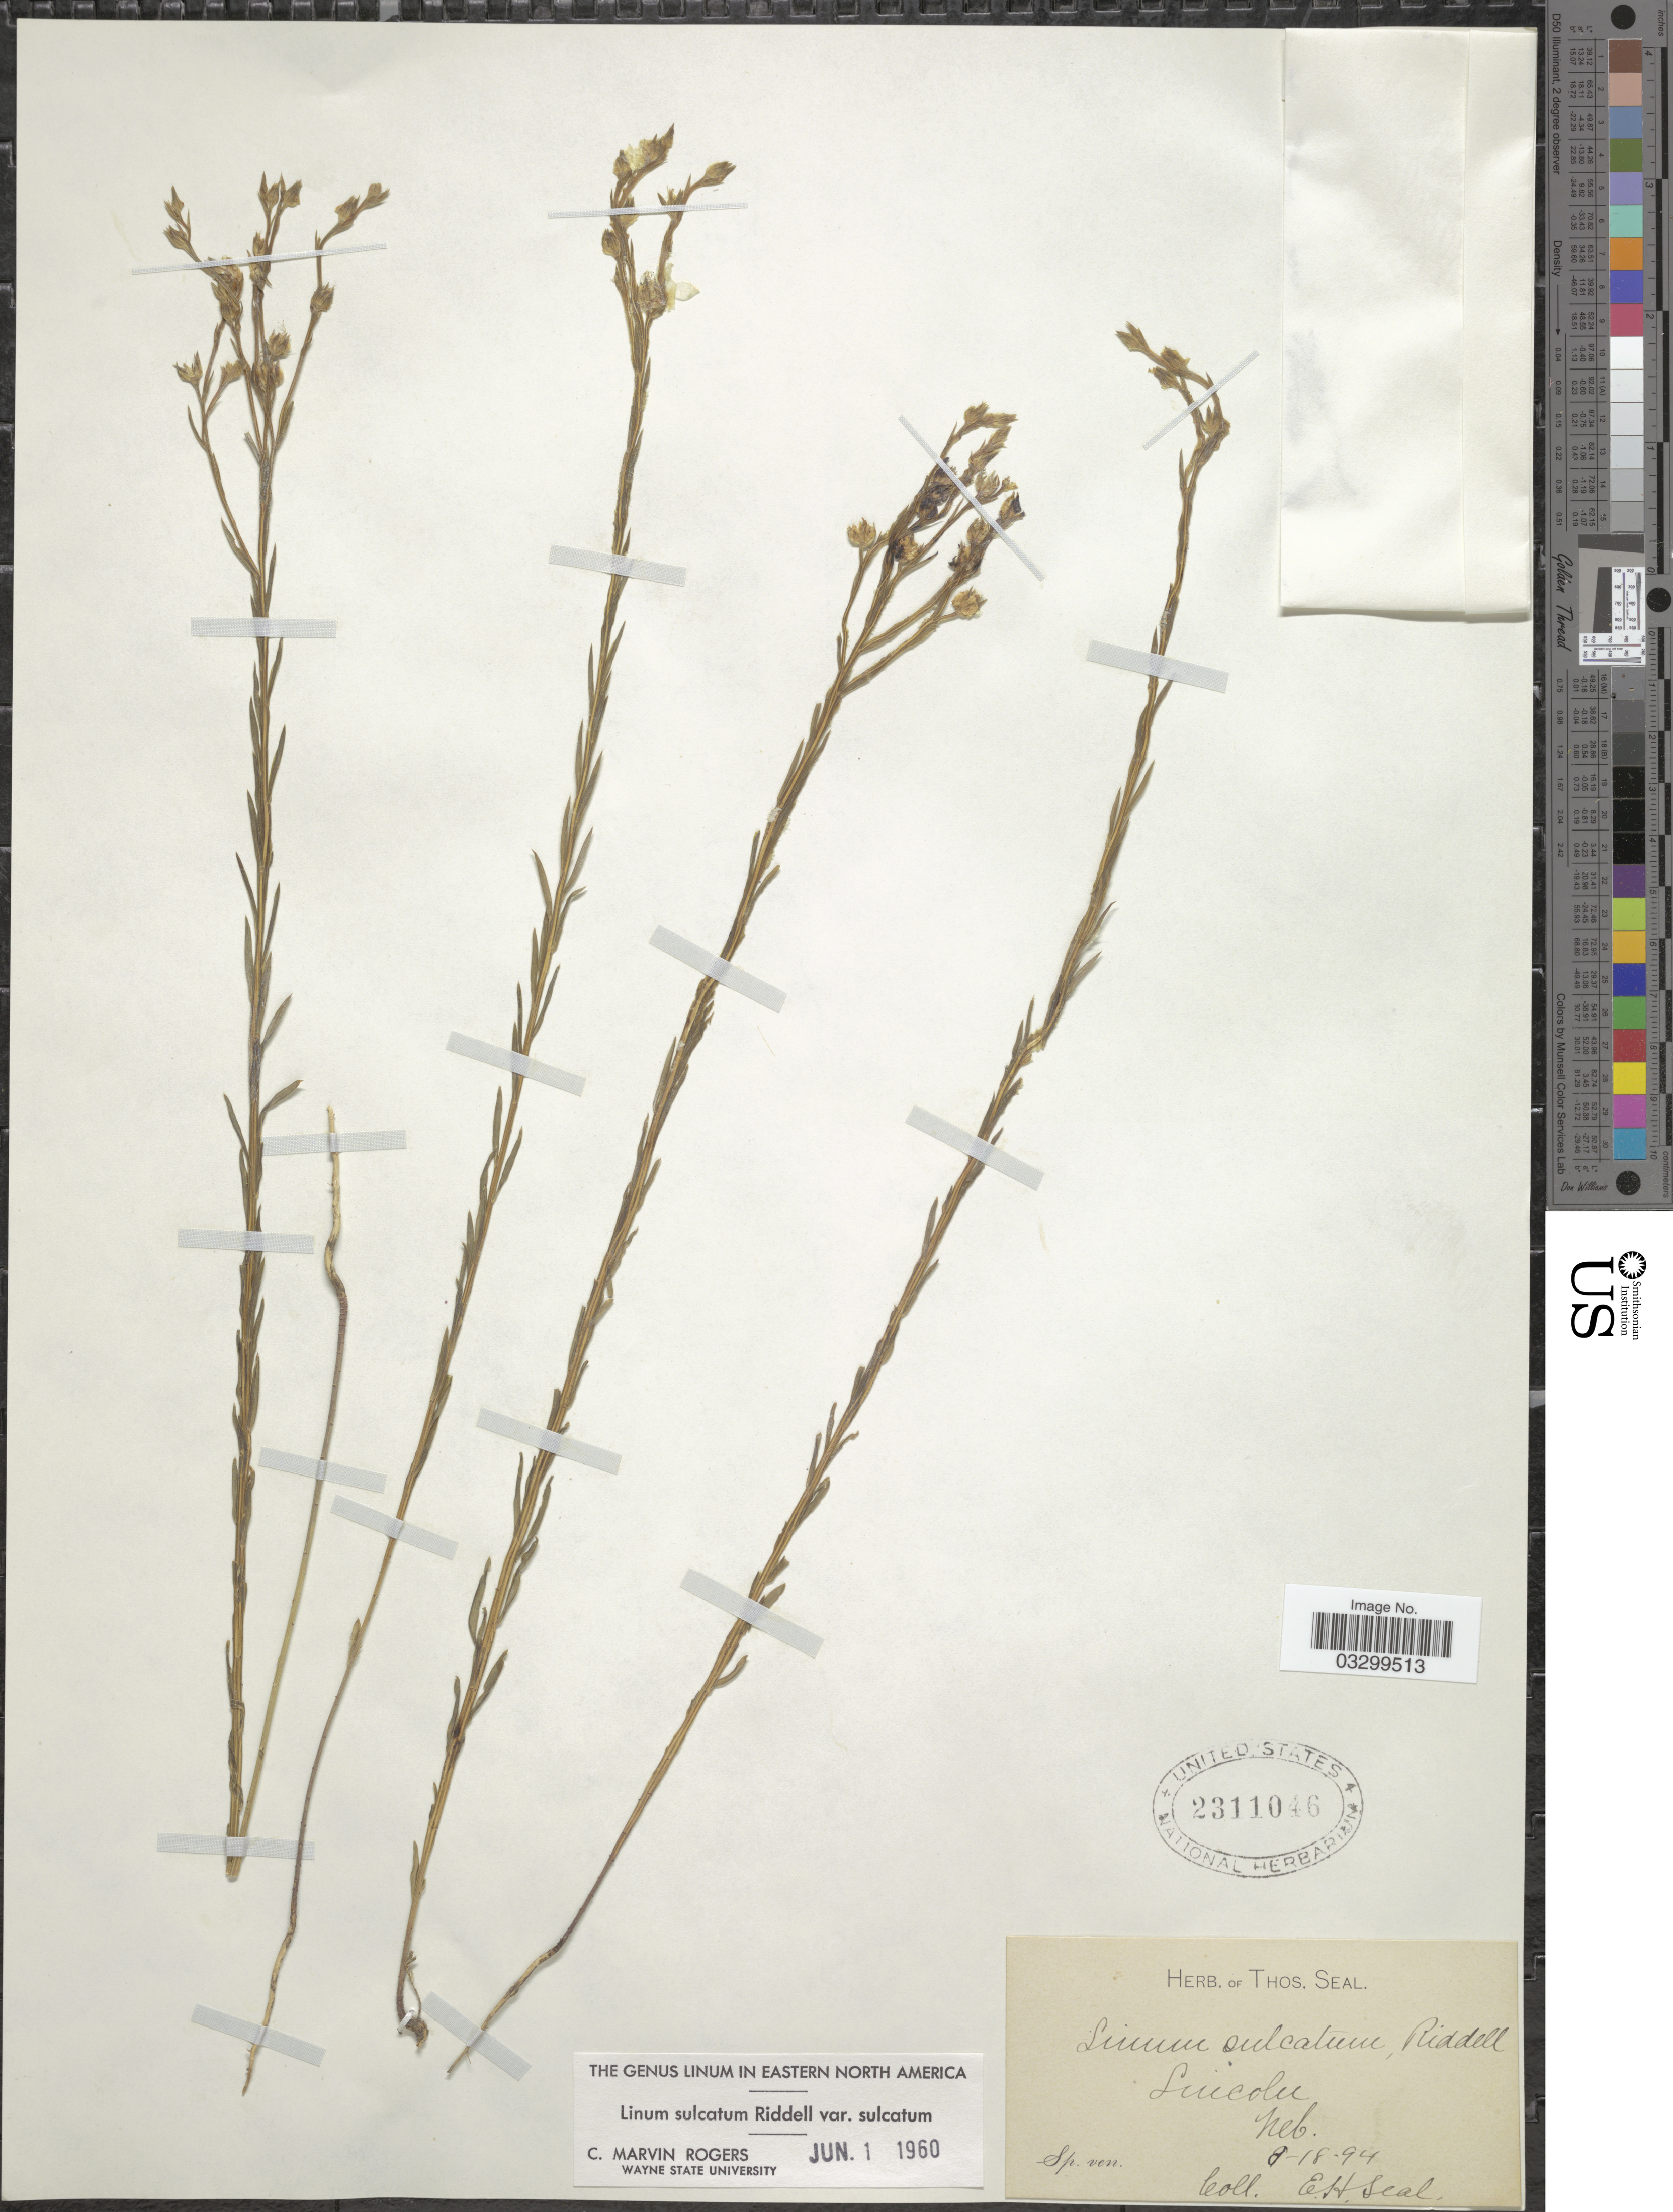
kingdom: Plantae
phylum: Tracheophyta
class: Magnoliopsida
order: Malpighiales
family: Linaceae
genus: Linum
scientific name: Linum sulcatum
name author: Riddell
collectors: E. Seal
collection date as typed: Transcribed d/m/y: 18/8/94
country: United States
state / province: Nebraska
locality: Lincoln.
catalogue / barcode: US 2311046